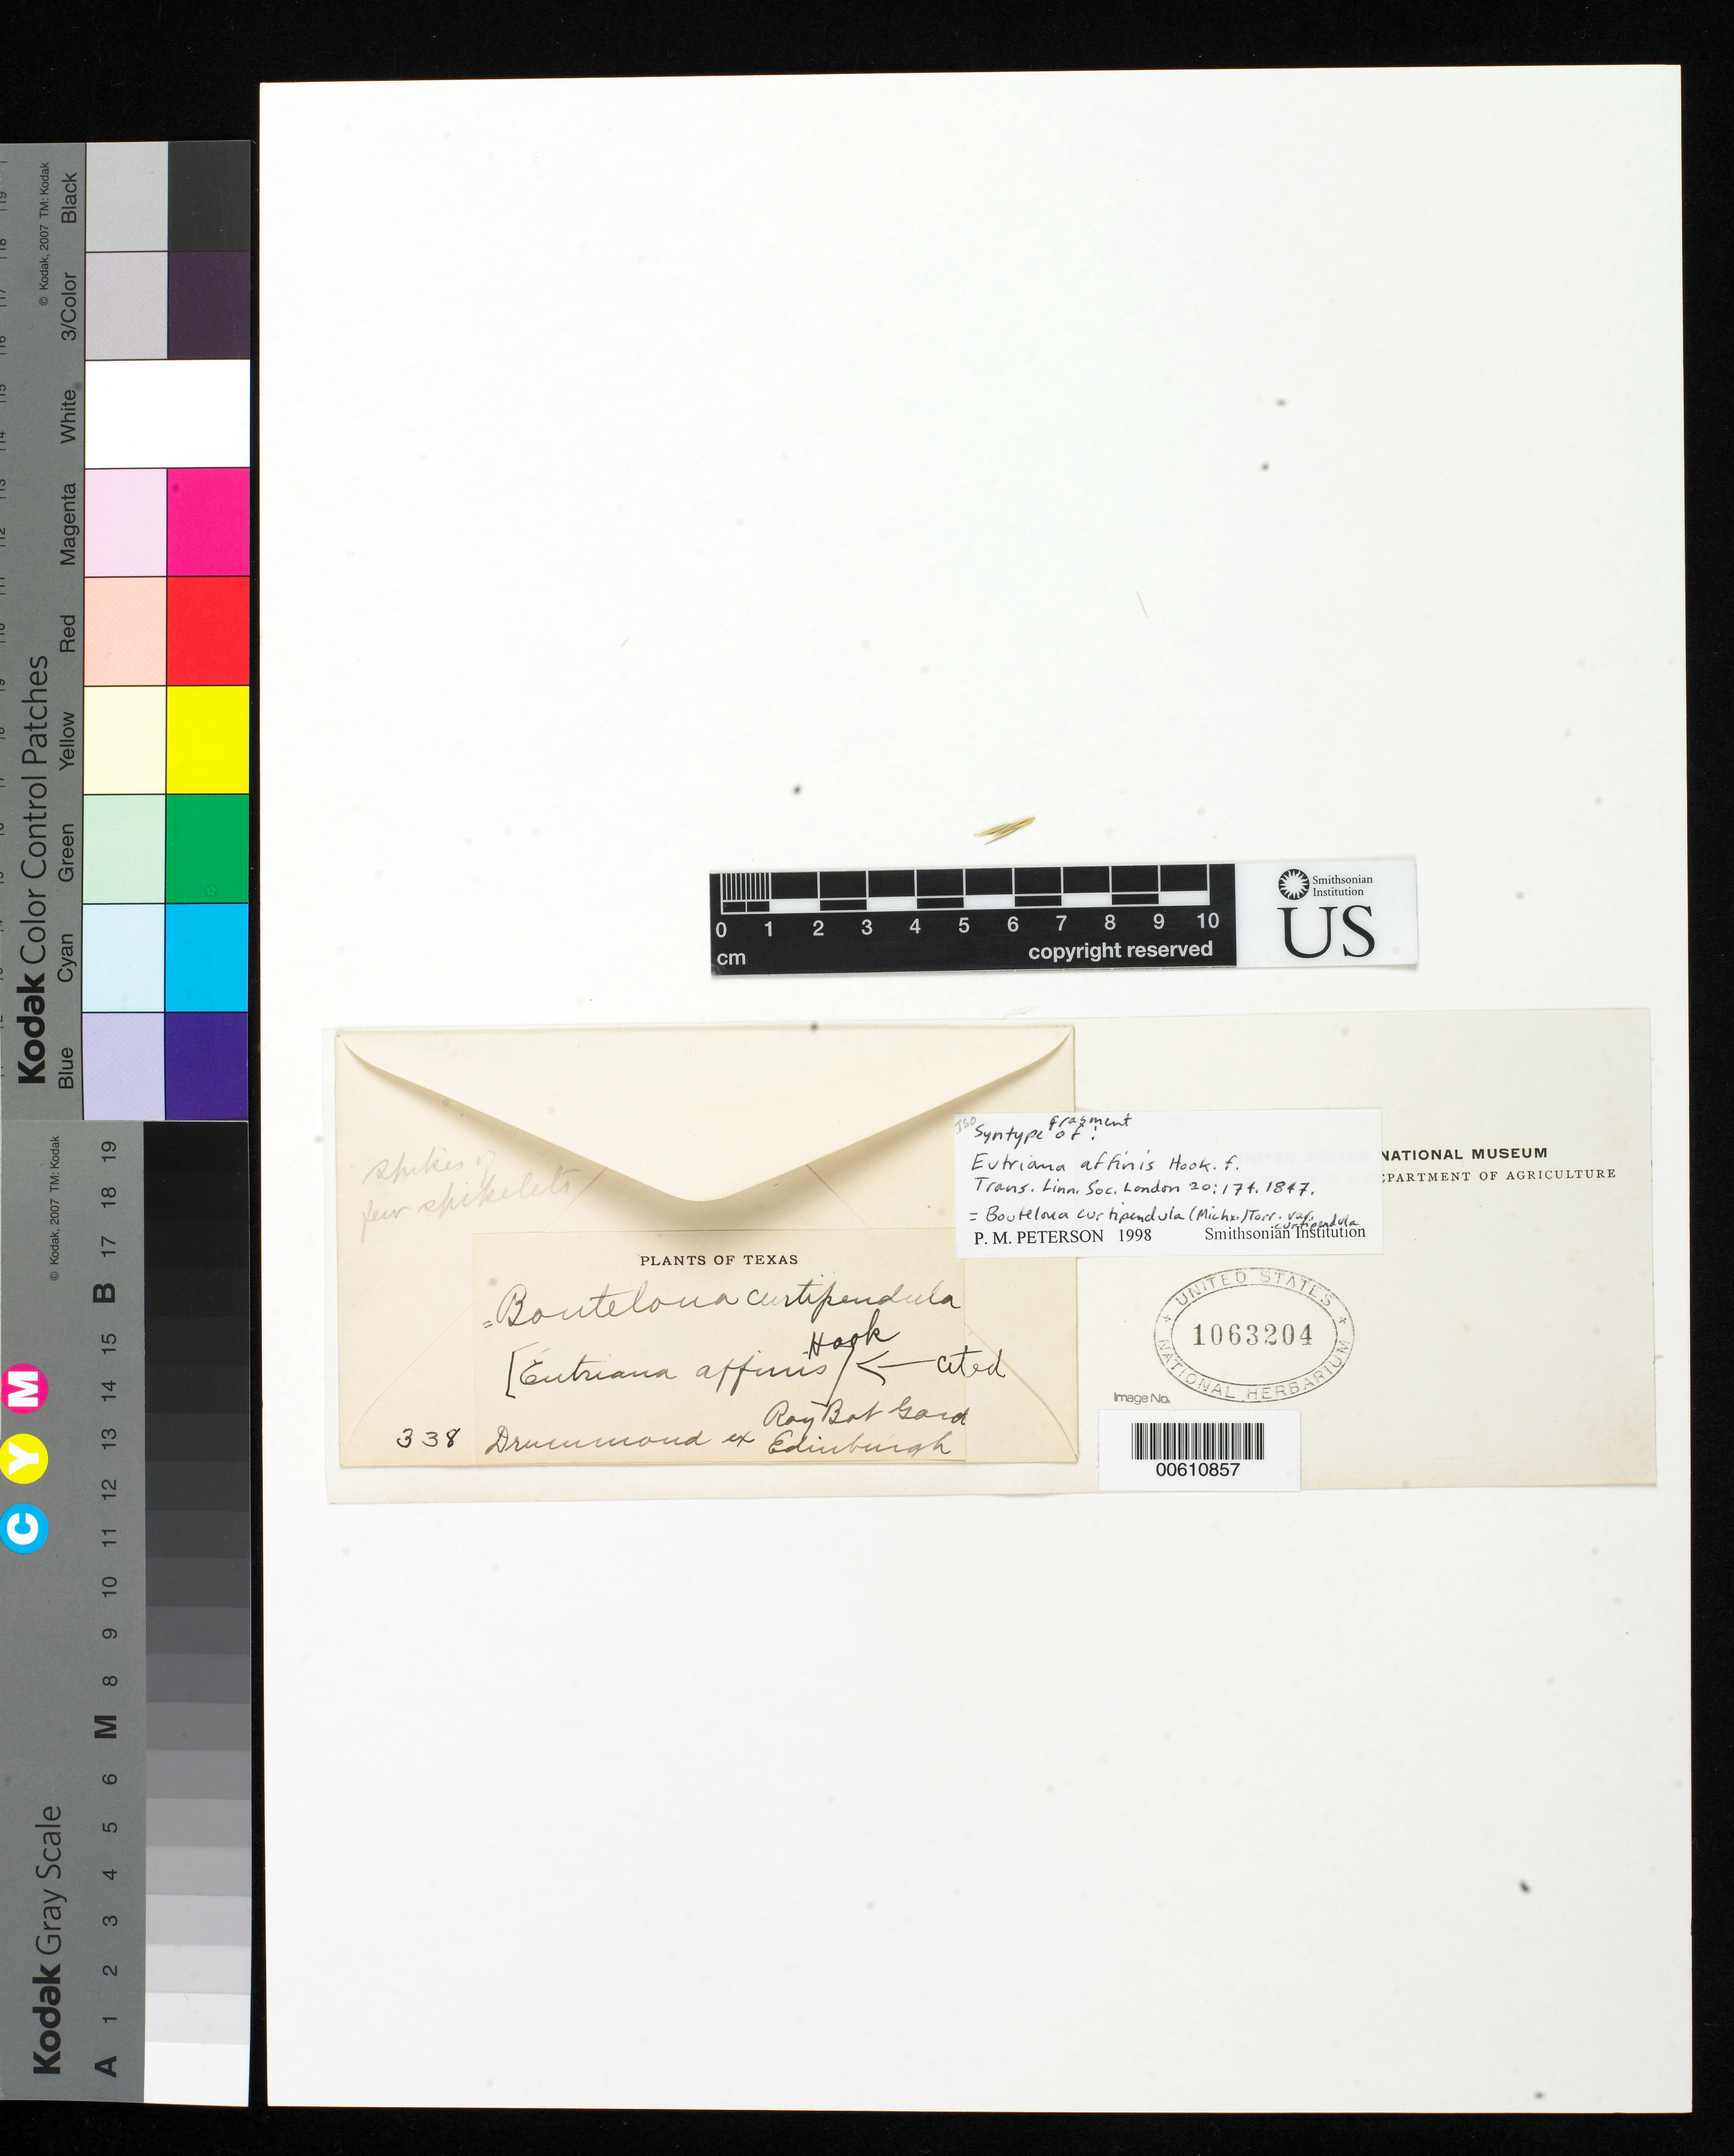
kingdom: Plantae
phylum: Tracheophyta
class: Liliopsida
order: Poales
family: Poaceae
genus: Eutriana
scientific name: Eutriana affinis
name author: Hook. f.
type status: Type Fragment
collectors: -. Drummond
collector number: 338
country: United States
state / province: Texas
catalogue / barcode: US 1063204